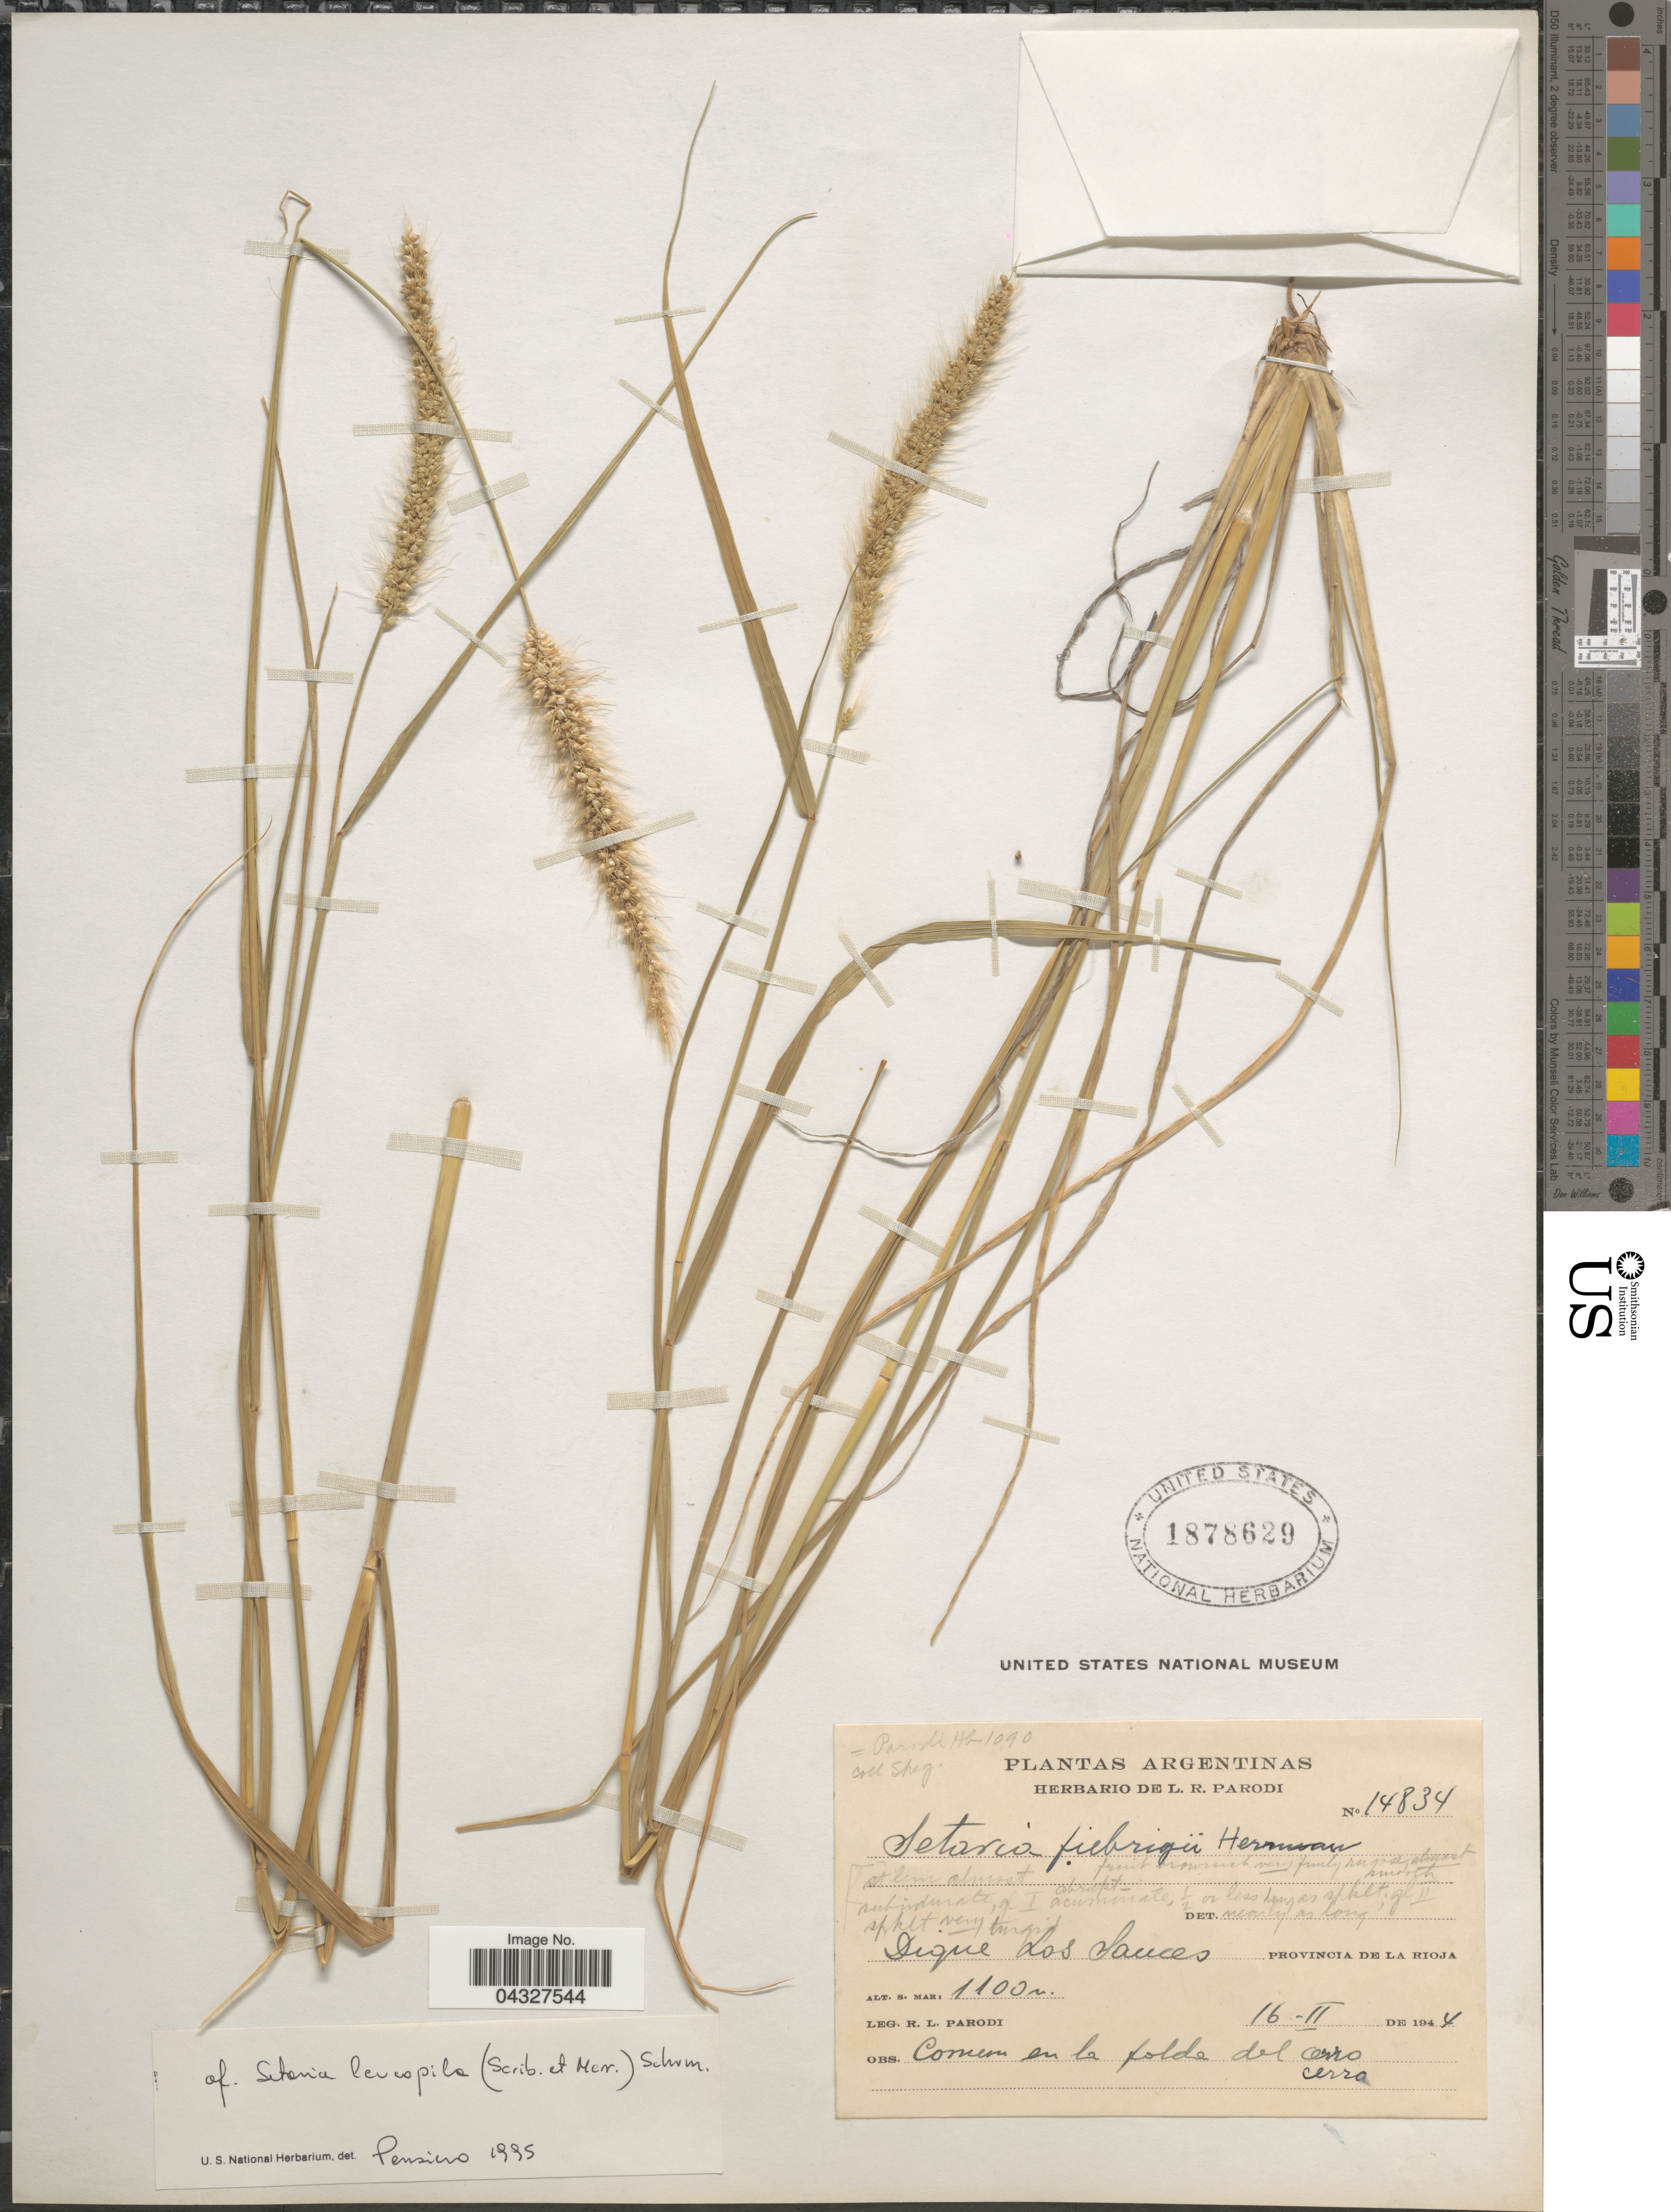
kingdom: Plantae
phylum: Tracheophyta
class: Liliopsida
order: Poales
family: Poaceae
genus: Setaria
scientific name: Setaria leucopila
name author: (Scribn. & Merr.) K. Schum.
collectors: L. R. Parodi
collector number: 14834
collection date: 1944-02-16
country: Argentina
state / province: La Rioja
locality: Dique Los Sauces.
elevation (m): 1100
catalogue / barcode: US 1878629